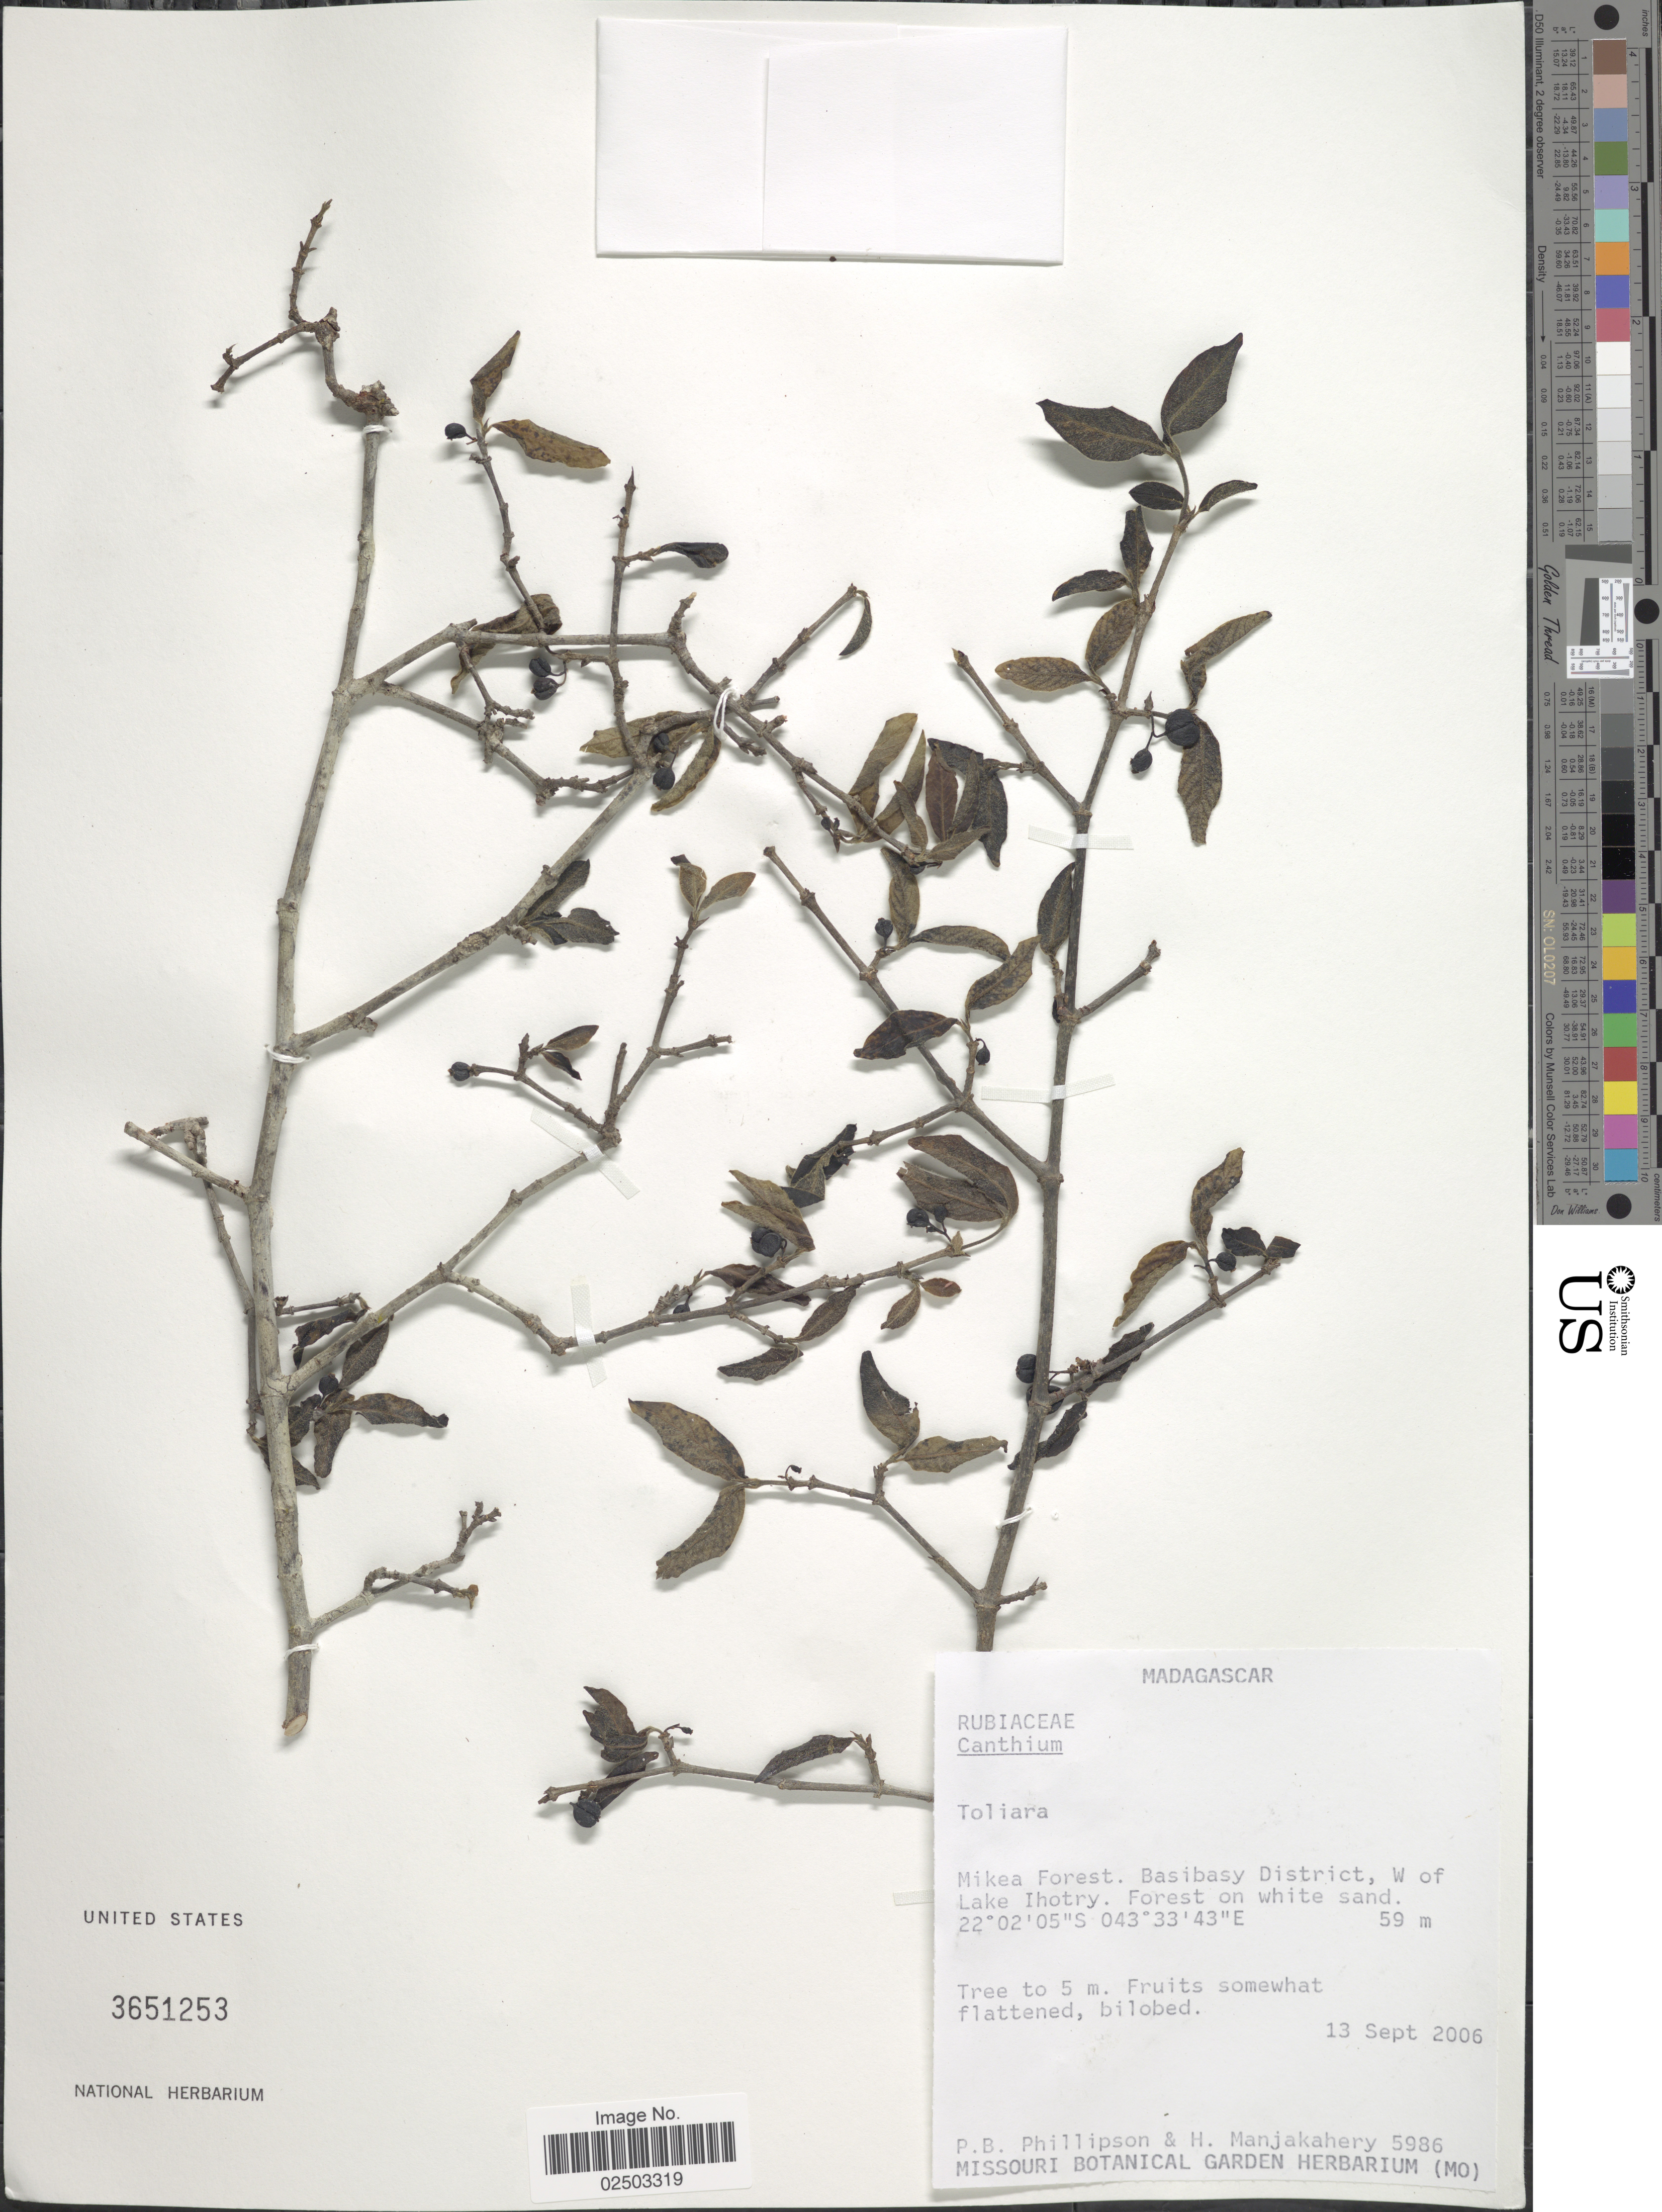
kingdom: Plantae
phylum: Tracheophyta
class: Magnoliopsida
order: Gentianales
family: Rubiaceae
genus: Bridsonia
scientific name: Bridsonia chamaedendrum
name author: (Kuntze) Verstraete & A.E. van Wyk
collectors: P. B. Phillipson & H. N. Manjakahery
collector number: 5986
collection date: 2006-09-13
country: Madagascar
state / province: Atsimo-Andrefana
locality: Mikea Forest, Basibasy District, W of Lake Ihotry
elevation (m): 59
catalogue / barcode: US 3651253